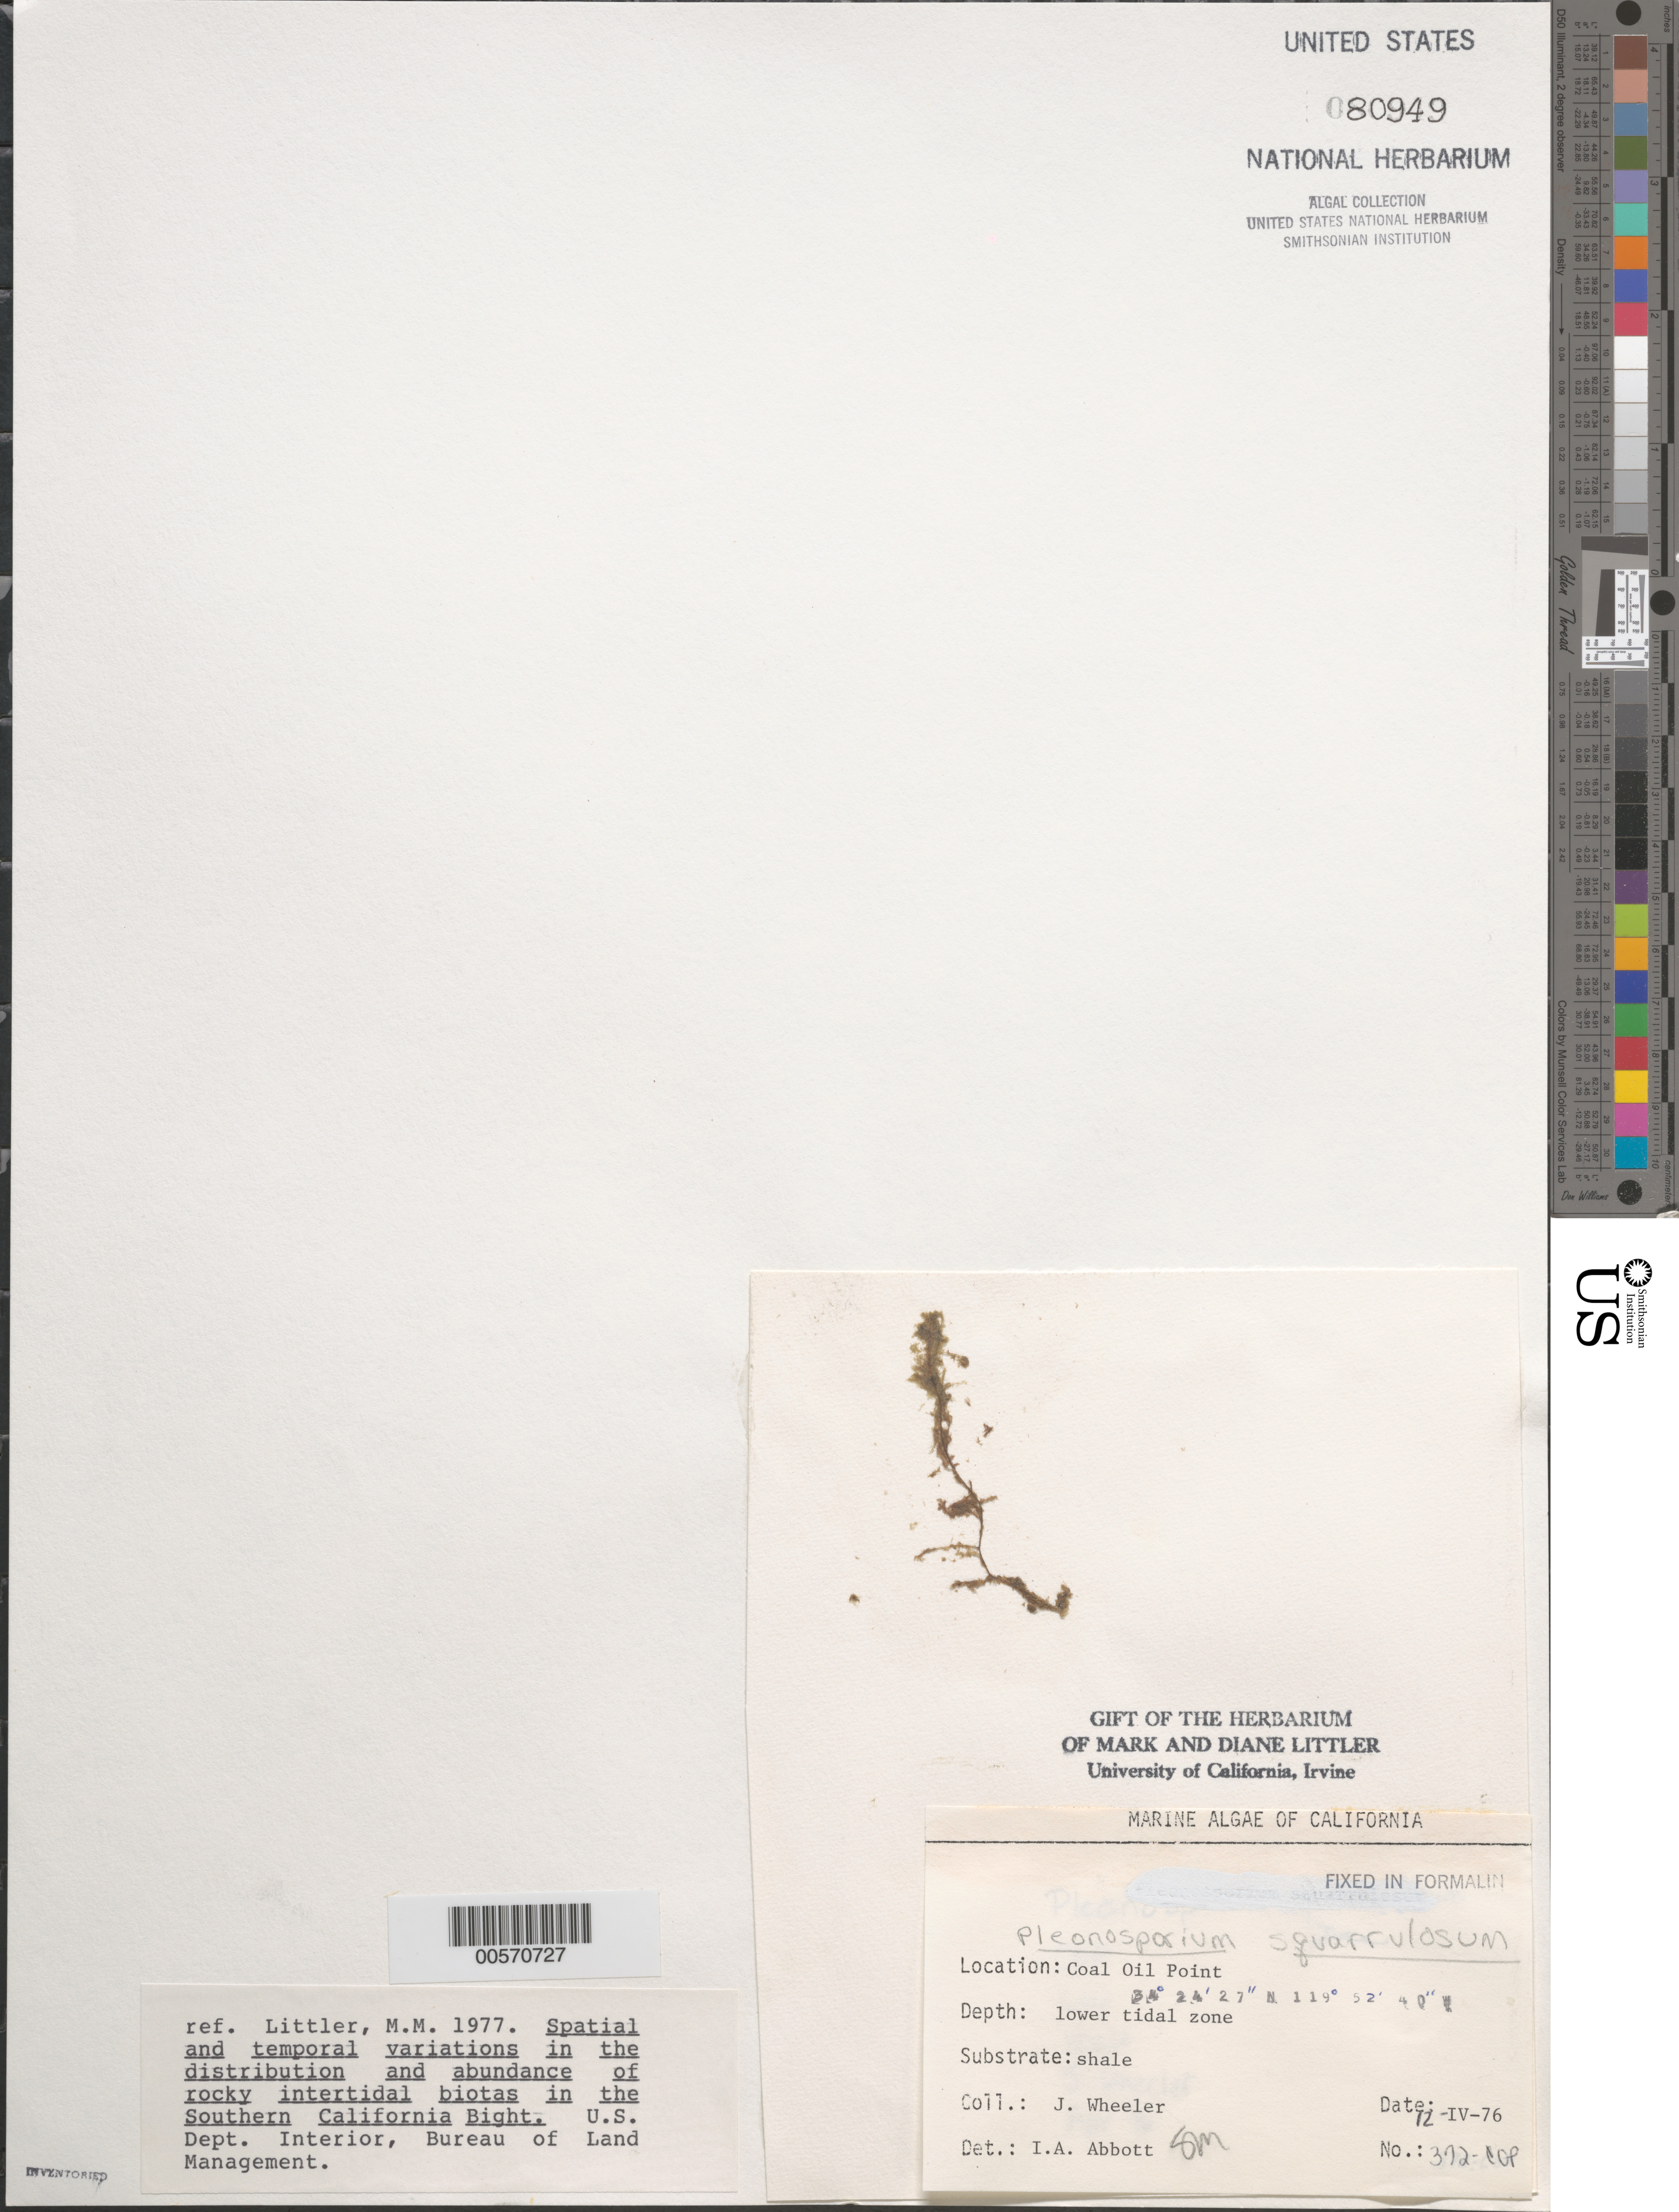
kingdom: Plantae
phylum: Rhodophyta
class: Florideophyceae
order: Ceramiales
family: Wrangeliaceae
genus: Pleonosporium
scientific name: Pleonosporium squarrulosum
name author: (Harv.) I.A. Abbott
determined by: Abbott, I. A.; Murray, S. N.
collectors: J. L. Wheeler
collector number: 372-COP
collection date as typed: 12 Apr 1976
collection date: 1976-04-12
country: United States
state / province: California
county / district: Santa Barbara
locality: Coal Oil Point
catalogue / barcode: US 80949